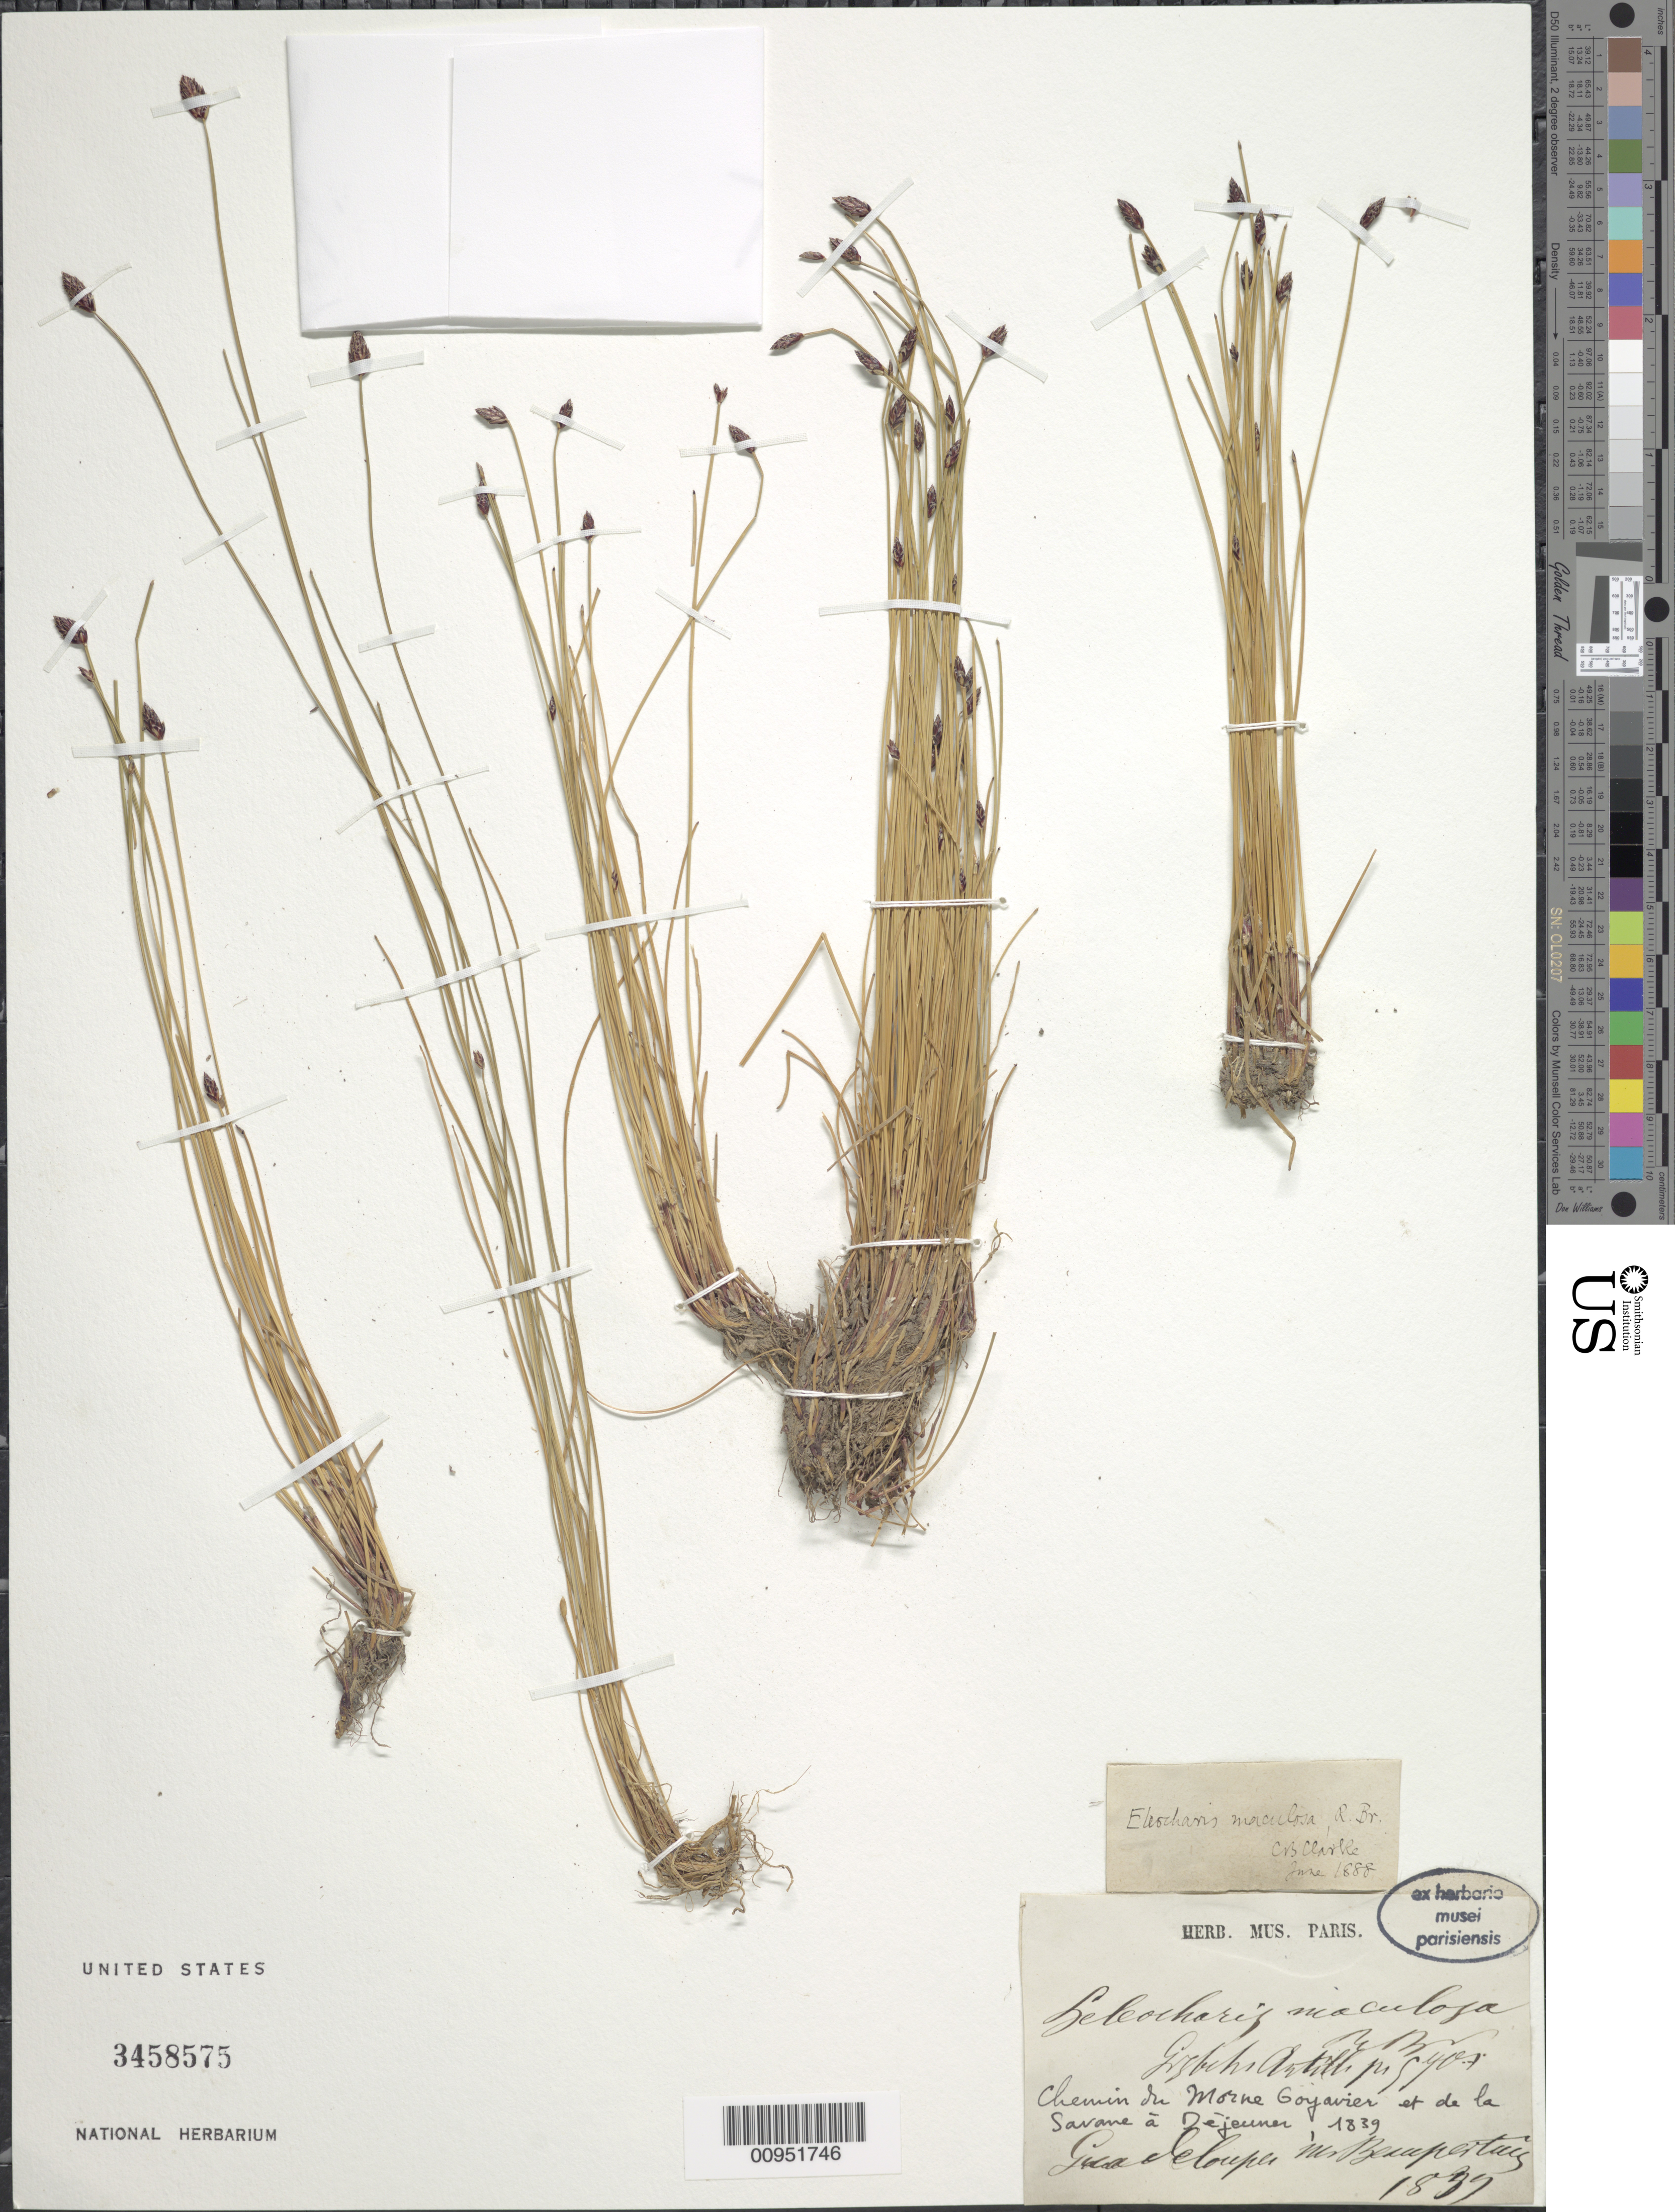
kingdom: Plantae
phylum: Tracheophyta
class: Liliopsida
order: Poales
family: Cyperaceae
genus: Eleocharis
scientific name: Eleocharis maculosa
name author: (Vahl) Roem. & Schult.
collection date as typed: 1839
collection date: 1839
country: Guadeloupe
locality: Chemin du Morne Goyavier et de la Savane à Dèjeuner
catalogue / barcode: US 3458575